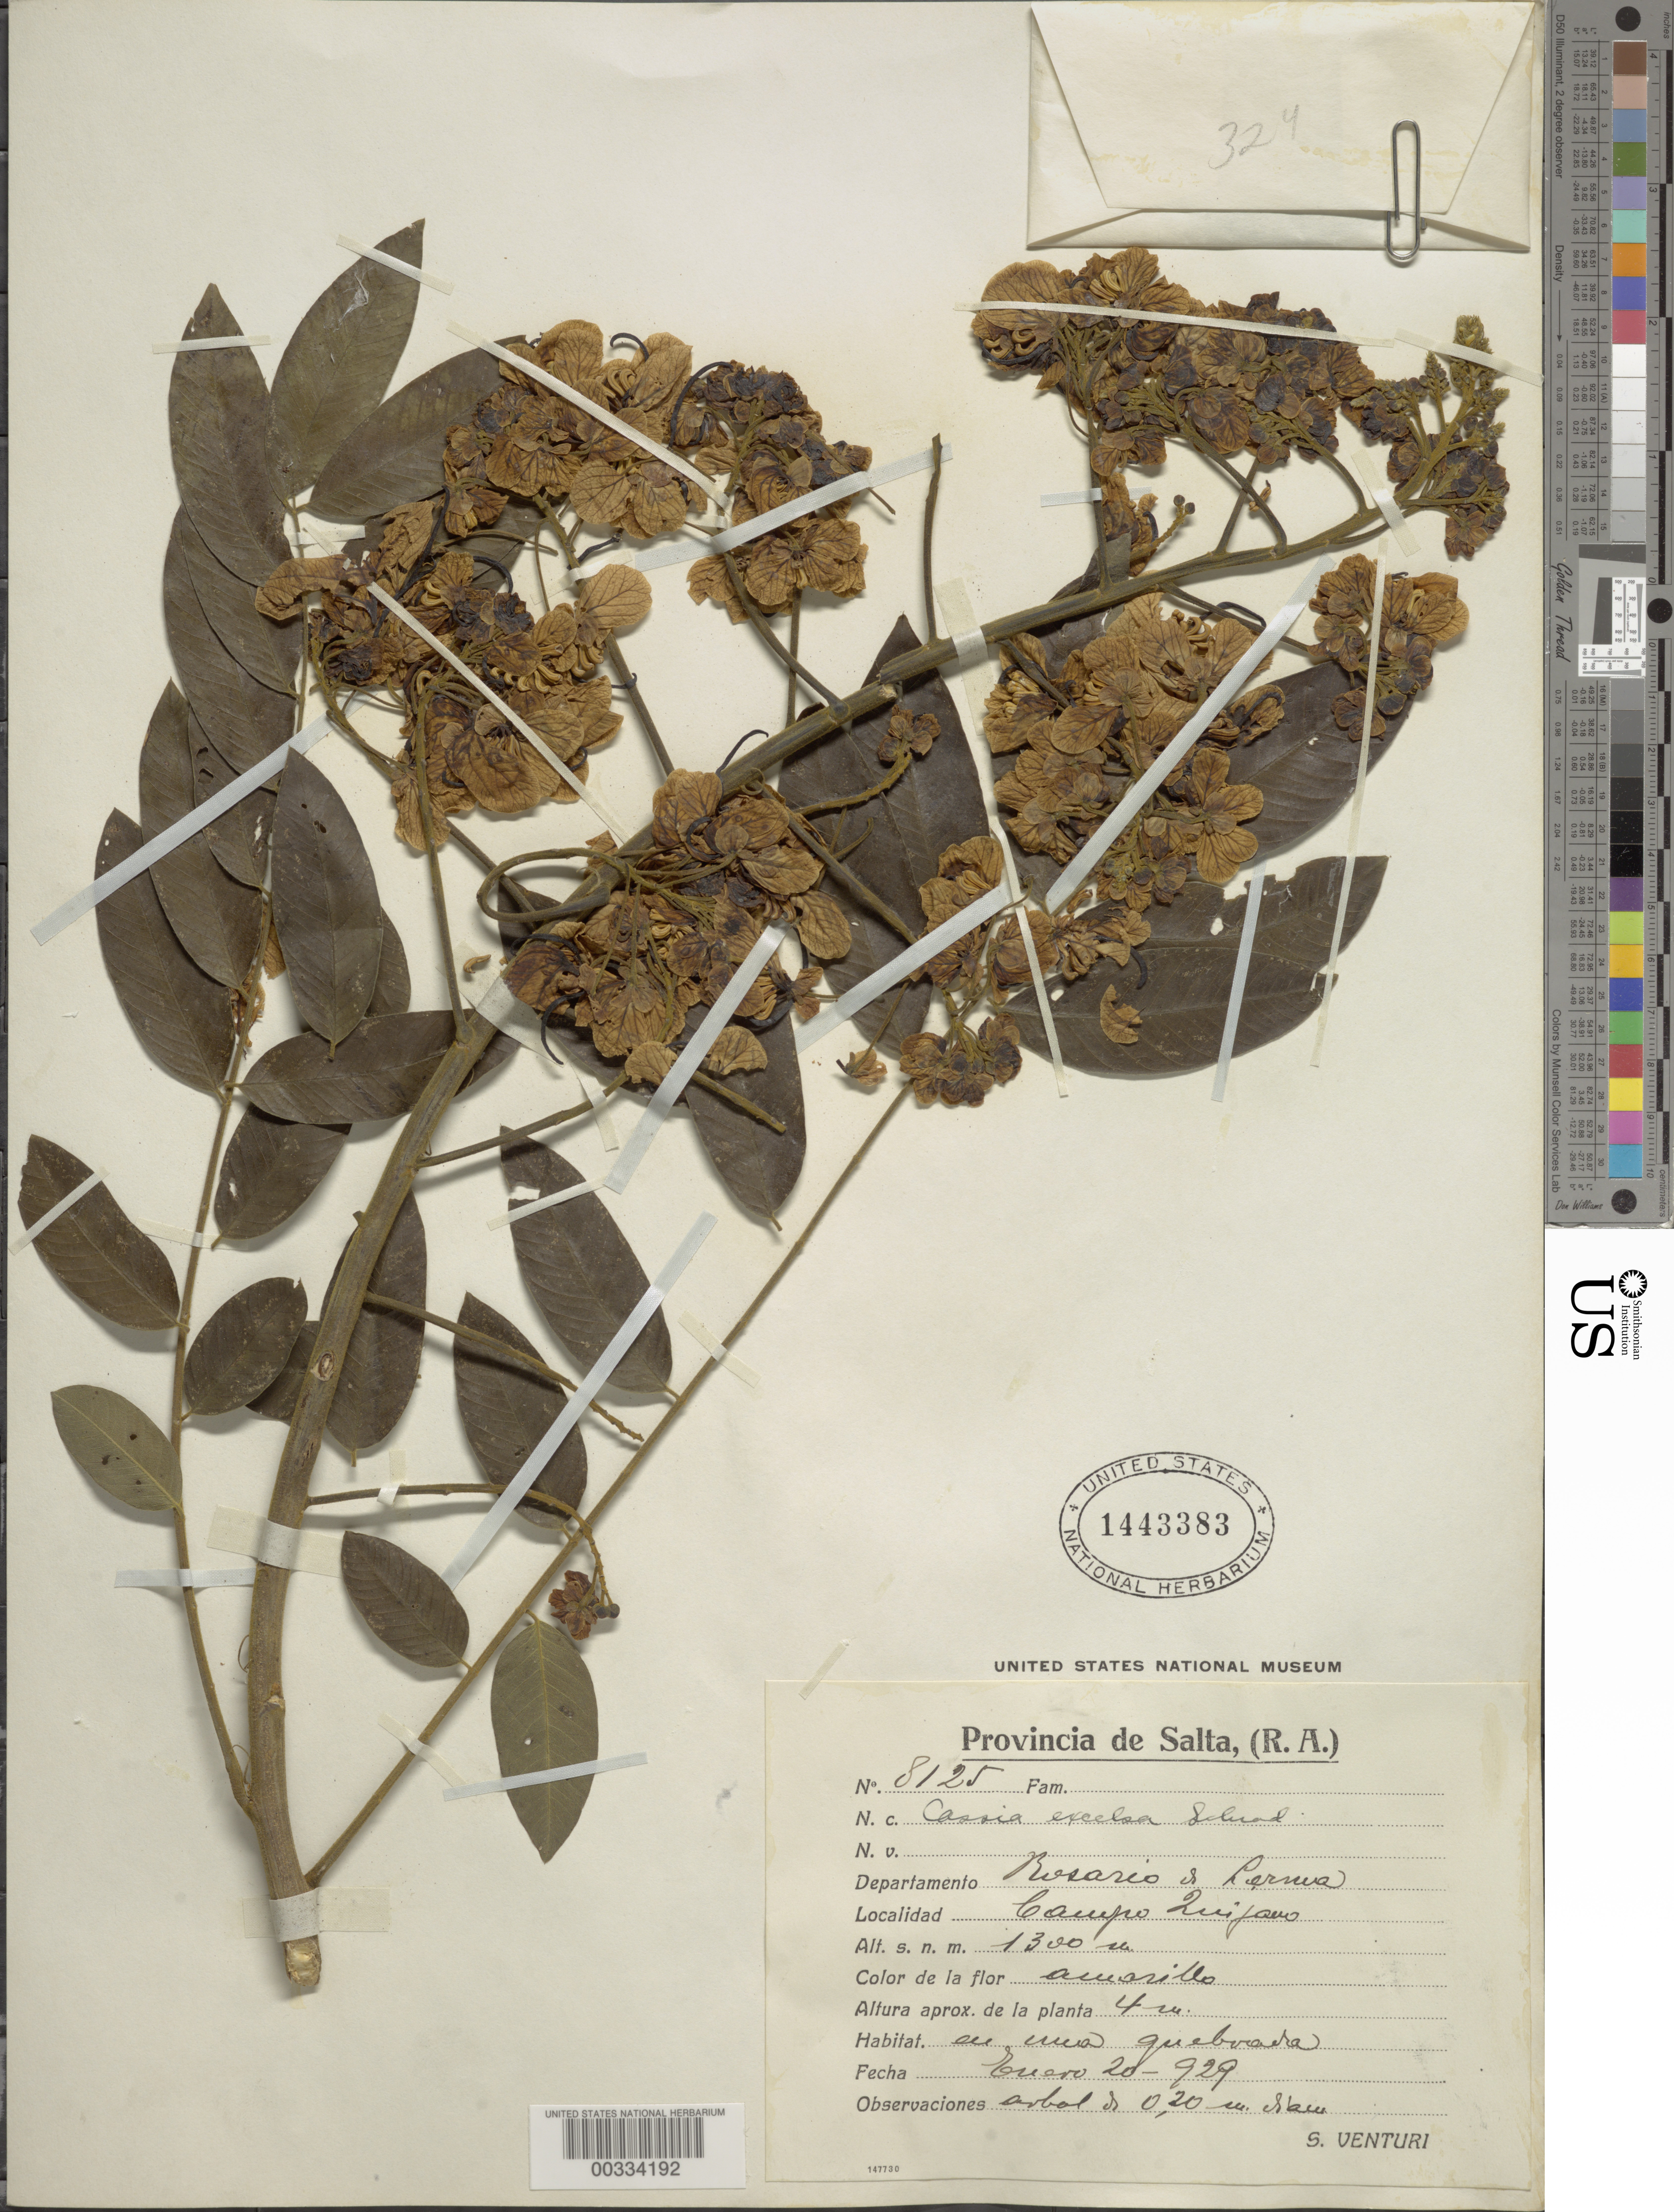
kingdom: Plantae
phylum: Tracheophyta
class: Magnoliopsida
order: Fabales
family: Fabaceae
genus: Senna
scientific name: Senna spectabilis var. excelsa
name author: (Schrad.) H.S. Irwin & Barneby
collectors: S. Venturi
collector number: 8125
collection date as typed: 20 Jan 1929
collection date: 1929-01-20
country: Argentina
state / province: Salta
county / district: Rosario de Lerma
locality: Campo Quijano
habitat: In a quebrada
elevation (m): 1300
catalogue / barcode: US 1443383